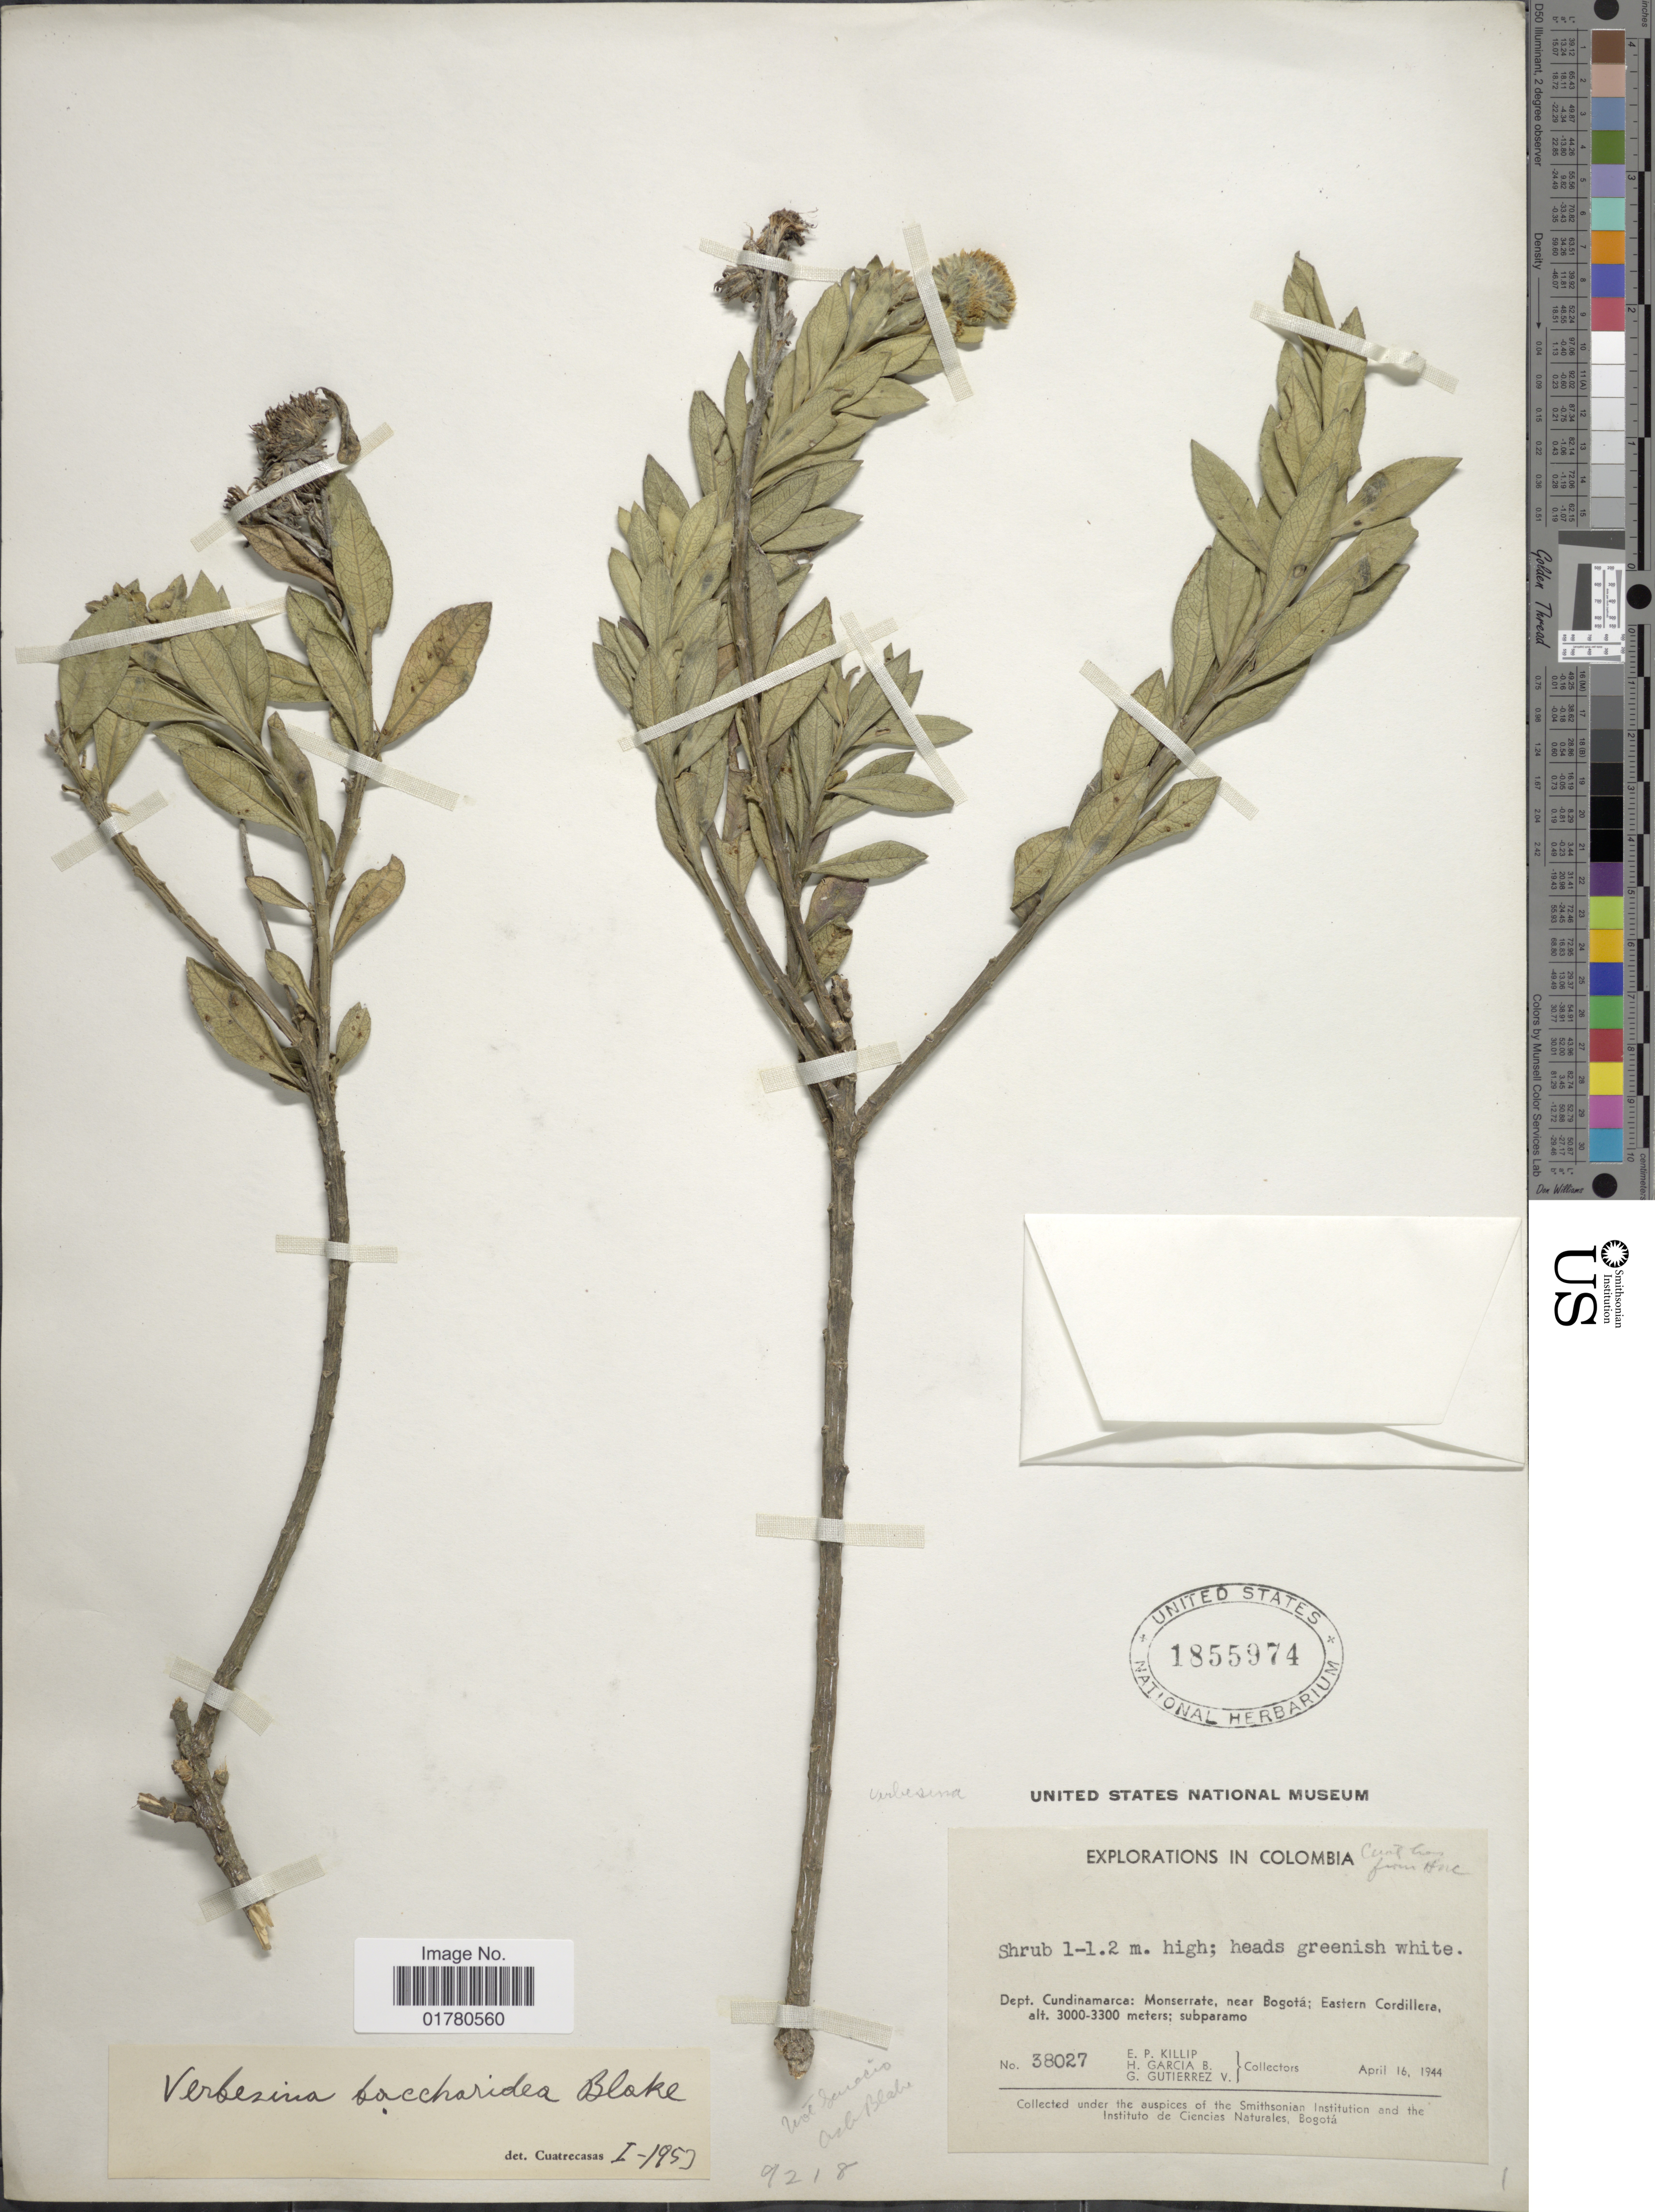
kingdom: Plantae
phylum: Tracheophyta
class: Magnoliopsida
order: Asterales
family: Asteraceae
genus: Verbesina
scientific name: Verbesina baccharides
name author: S.F. Blake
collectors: E. P. Killip, H. García Barriga & G. Gutiérrez V.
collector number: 38027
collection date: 1944-04-16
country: Colombia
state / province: Cundinamarca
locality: Dept. Cundinamarca: Monserrate, near Bogotá; Eastern Cordillera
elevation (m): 3000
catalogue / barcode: US 1855974